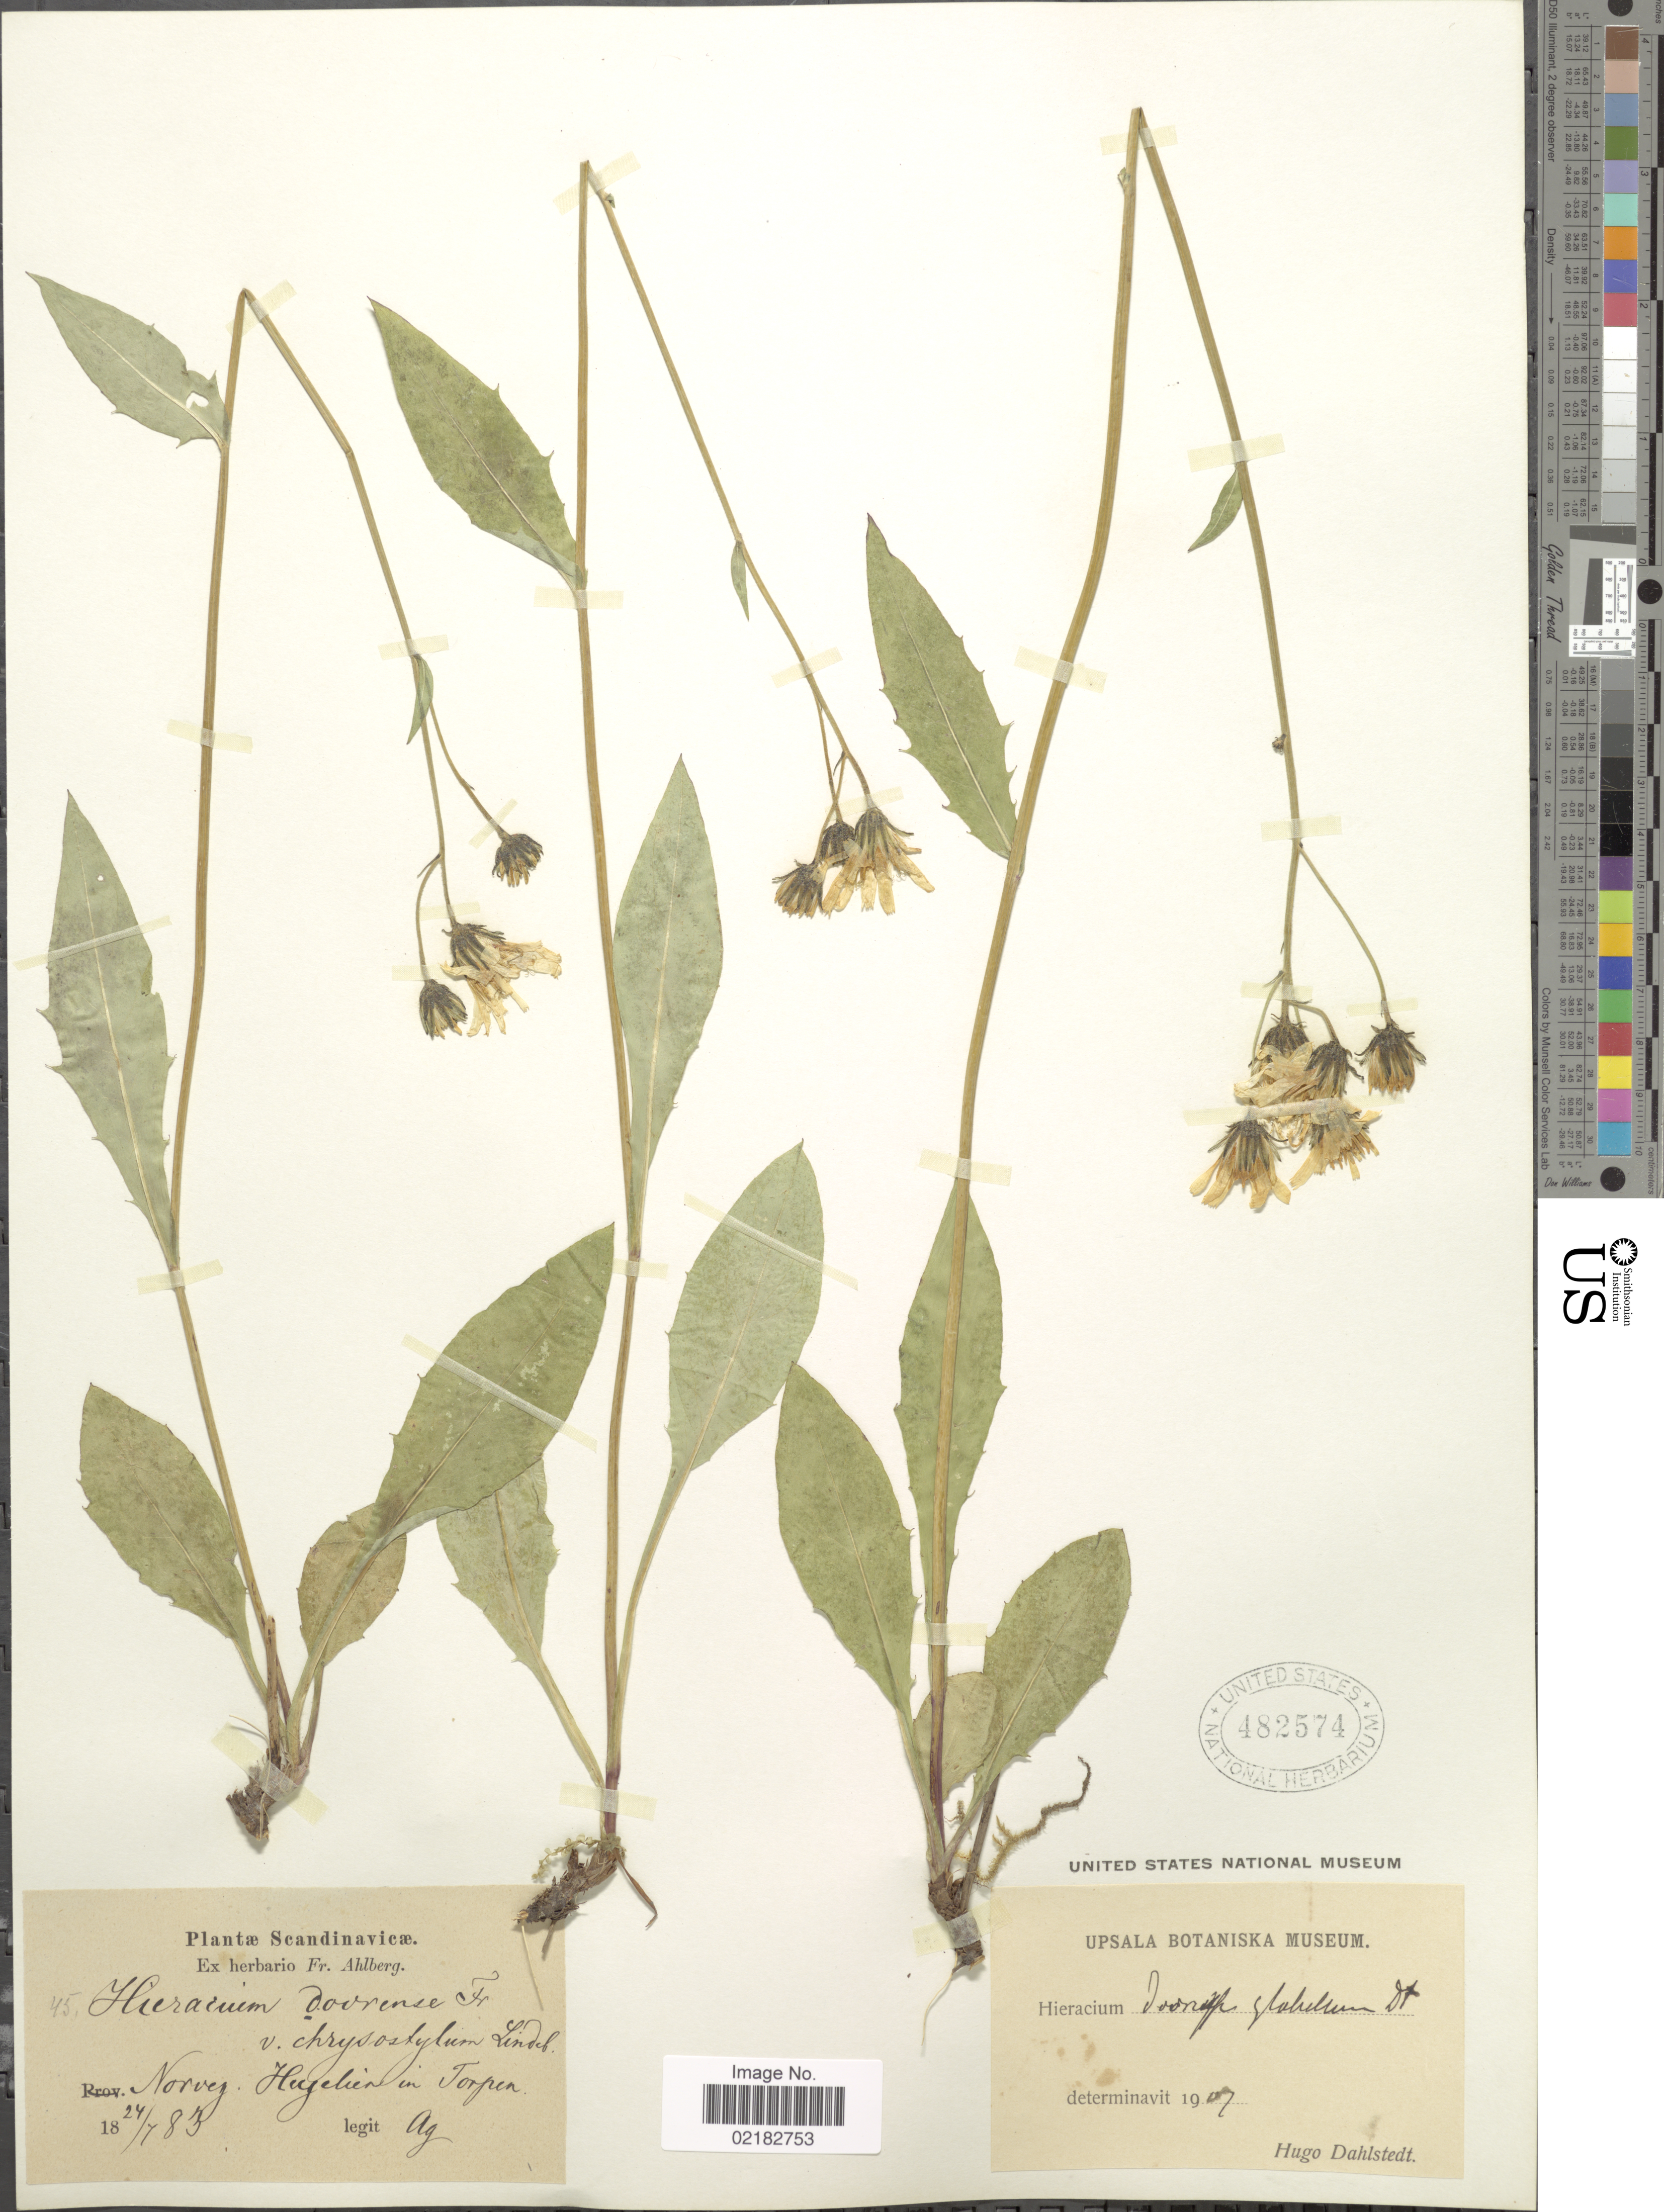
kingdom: Plantae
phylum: Tracheophyta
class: Magnoliopsida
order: Asterales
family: Asteraceae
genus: Hieracium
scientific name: Hieracium dovrense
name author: Fr.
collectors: Ag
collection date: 1883-07-24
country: Norway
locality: Scandinavicae. Norveg. Hugelien in Torpen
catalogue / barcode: US 482574